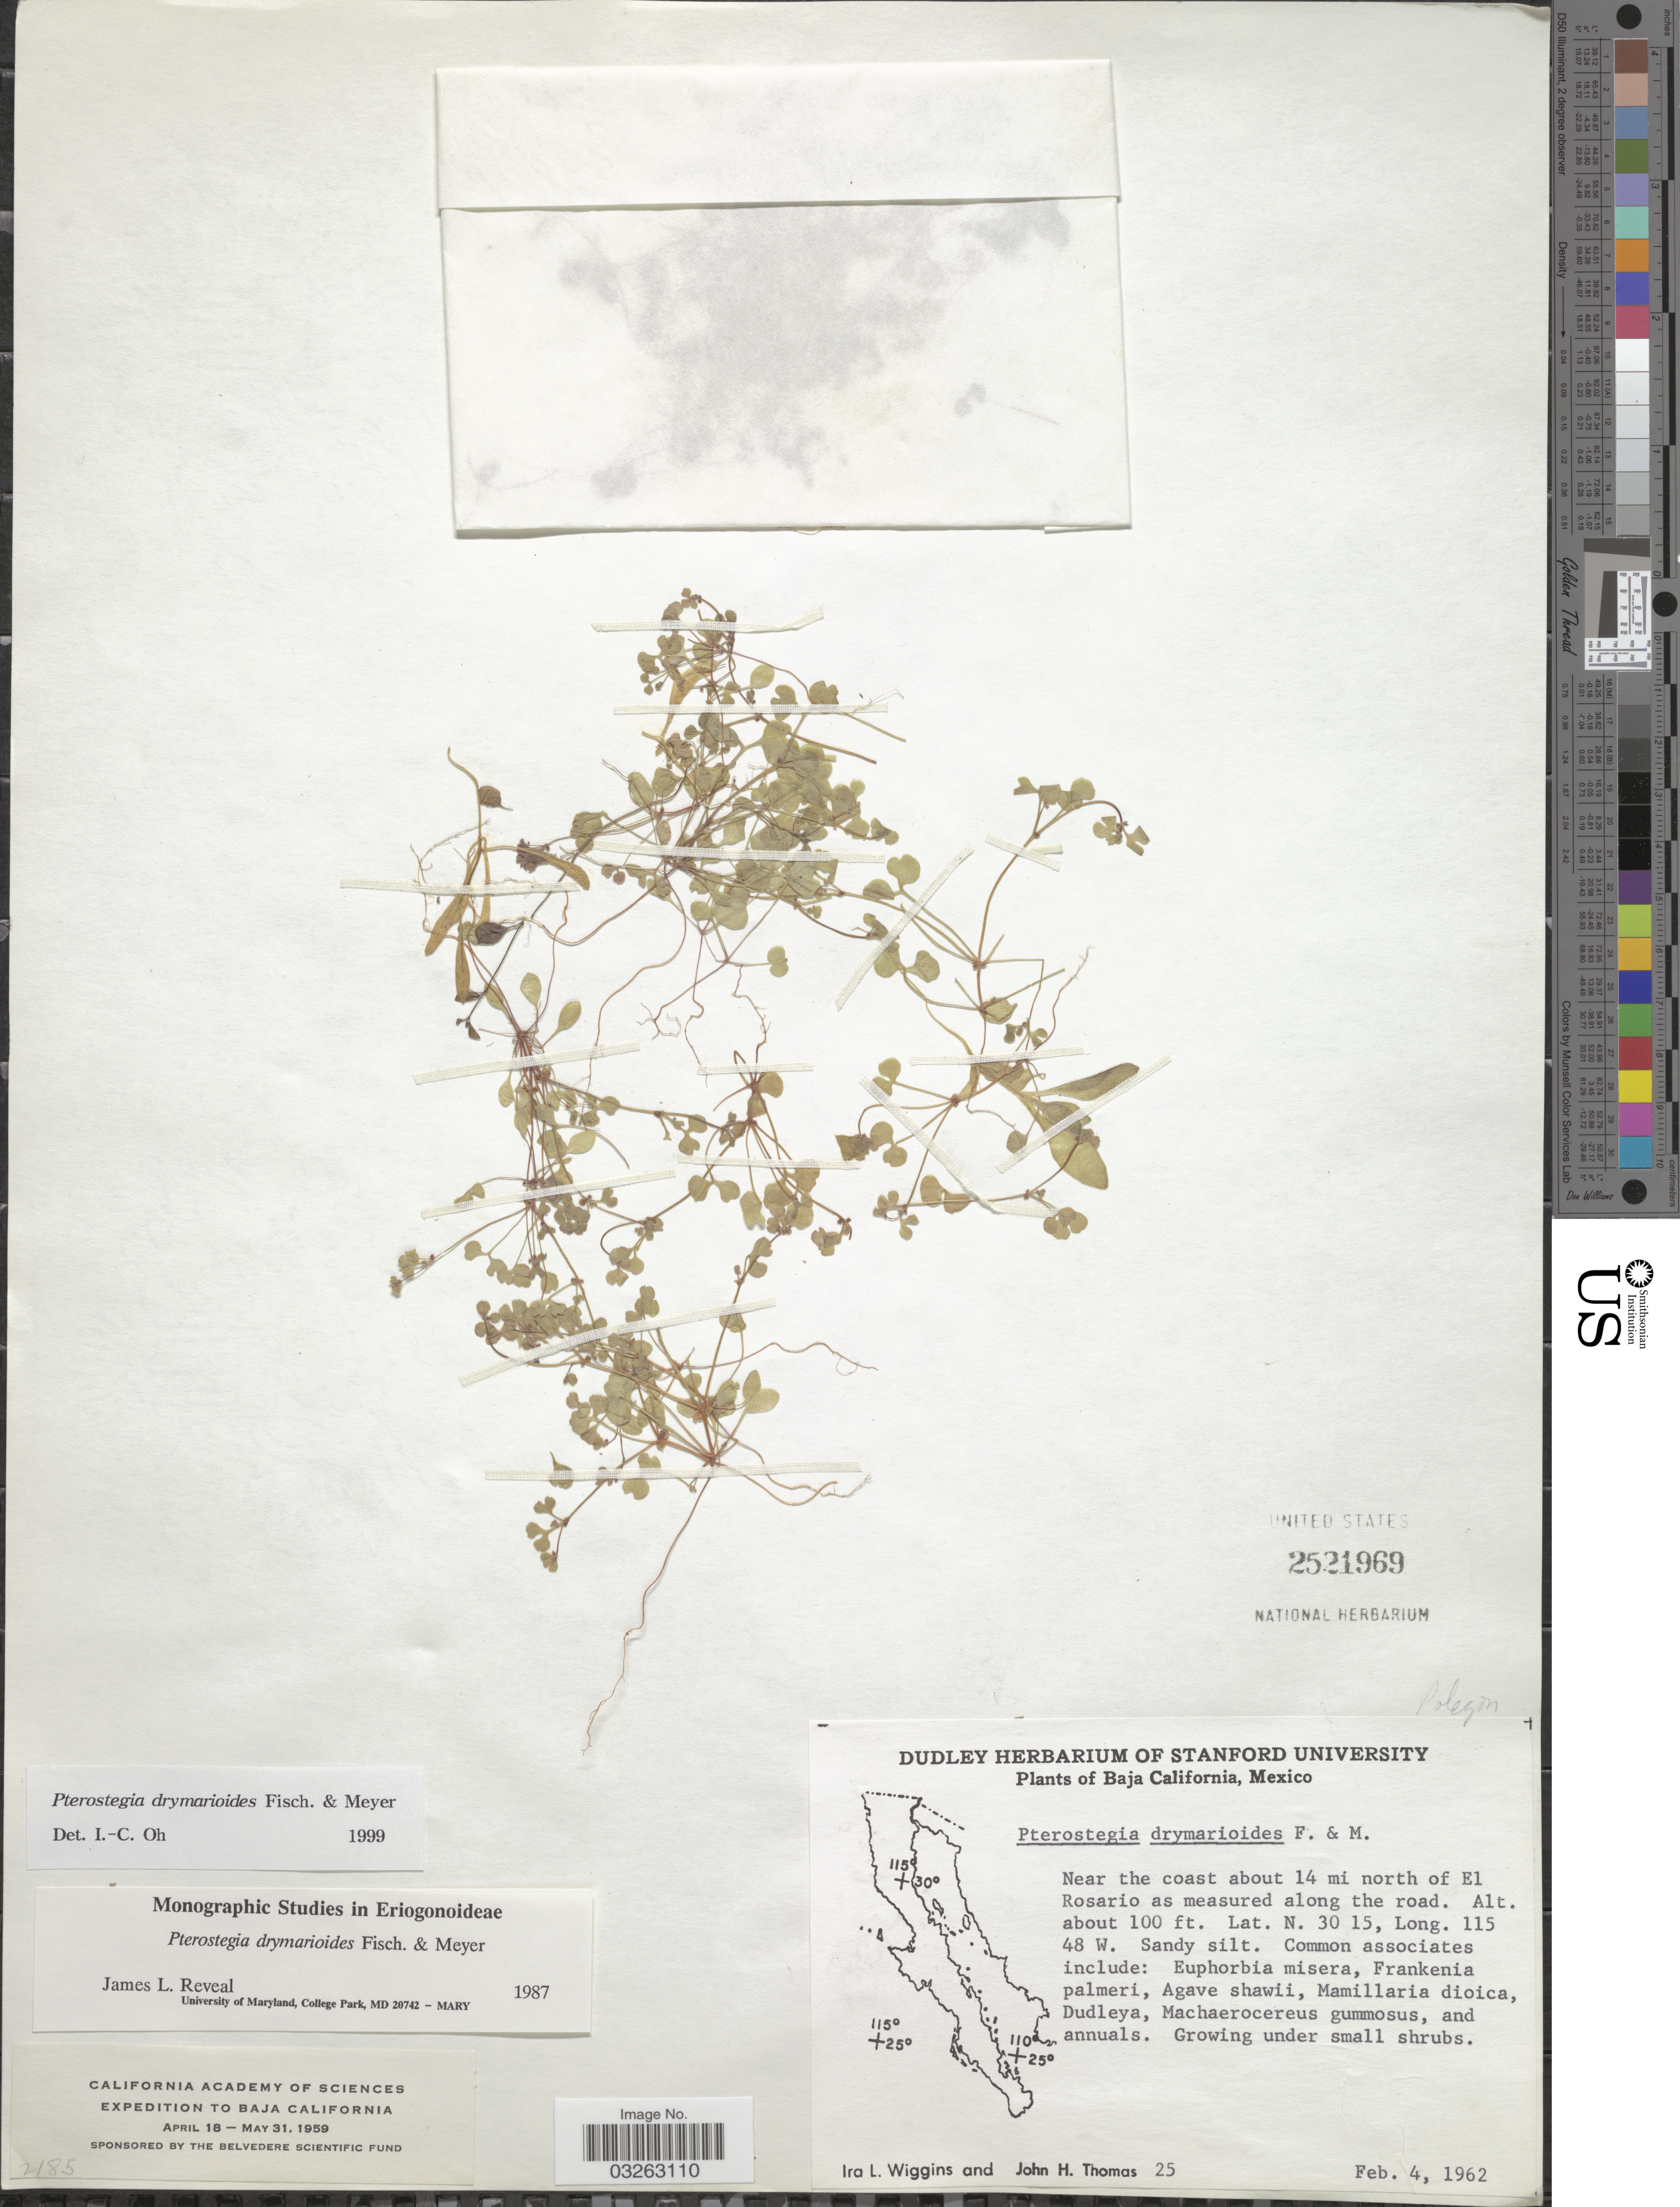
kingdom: Plantae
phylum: Tracheophyta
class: Magnoliopsida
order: Caryophyllales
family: Polygonaceae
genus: Pterostegia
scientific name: Pterostegia drymarioides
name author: Fisch. & C.A. Mey.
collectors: I. L. Wiggins & J. H. Thomas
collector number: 25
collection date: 1962-02-04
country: Mexico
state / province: Baja California Norte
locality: Near the coast about 14 mi north of El Rosario as measured along the road.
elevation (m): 30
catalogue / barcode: US 2521969